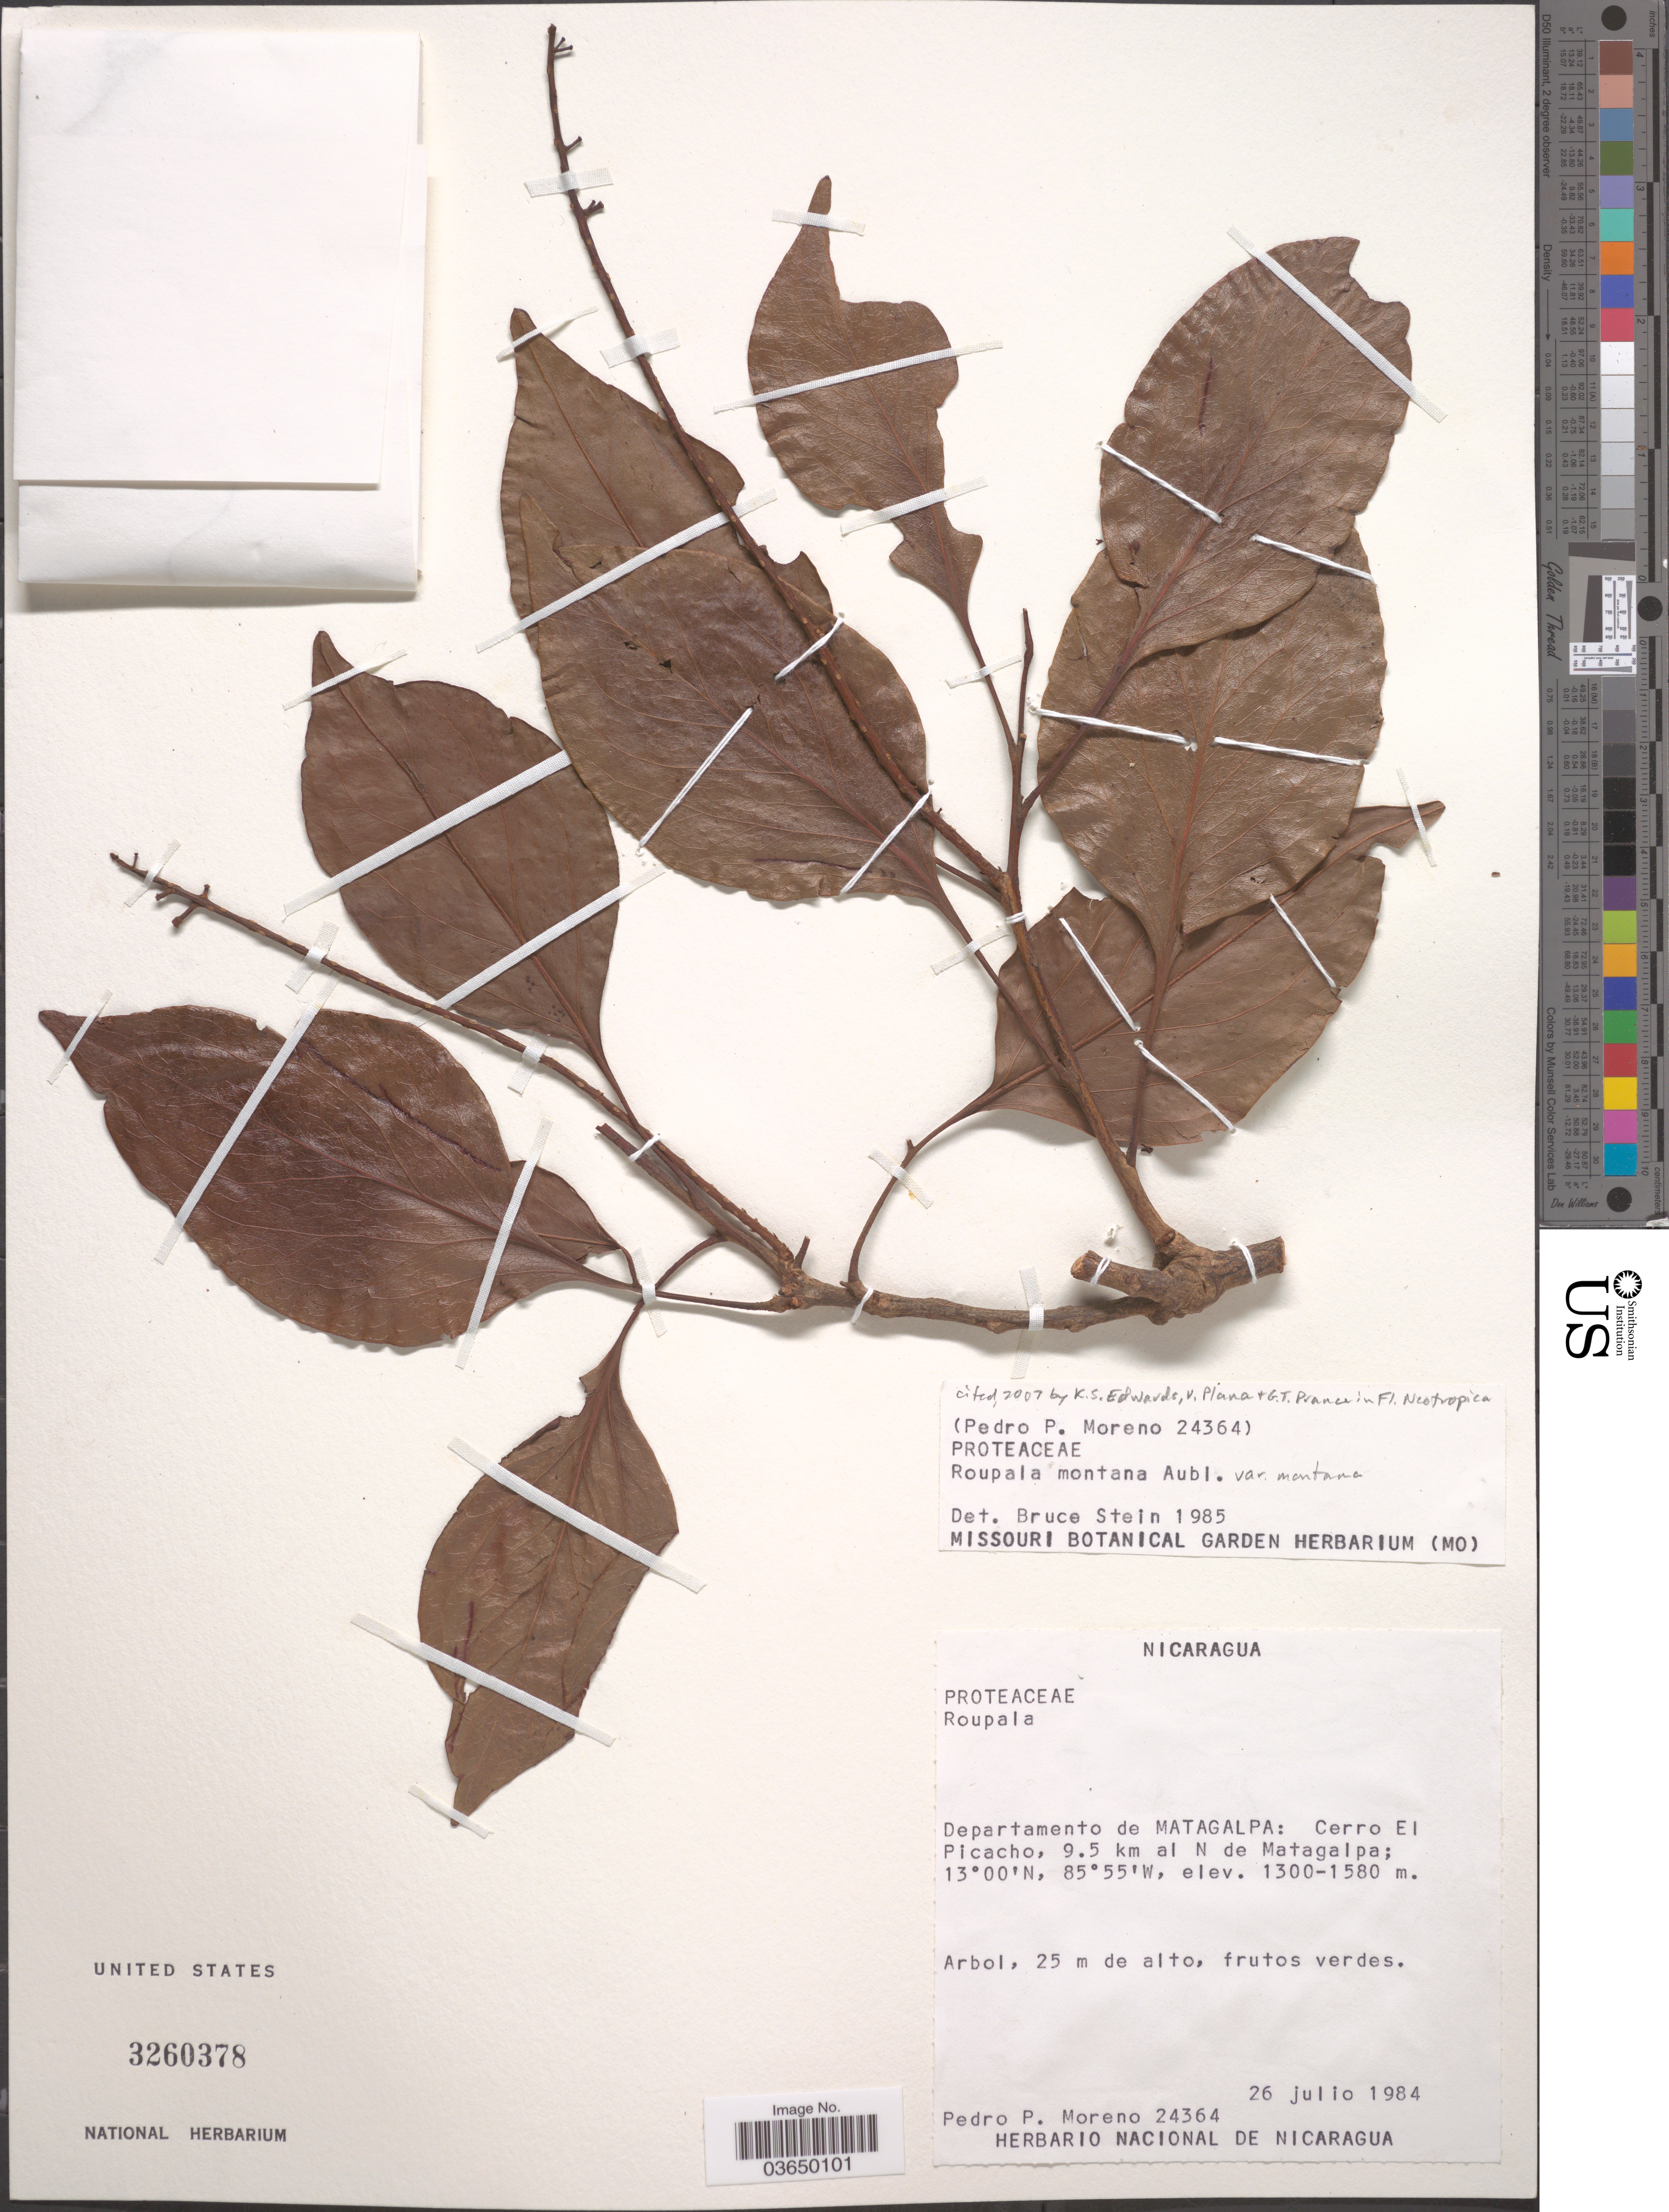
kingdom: Plantae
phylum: Tracheophyta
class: Magnoliopsida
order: Proteales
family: Proteaceae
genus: Roupala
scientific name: Roupala montana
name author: Aubl.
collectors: P. Moreno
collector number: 24364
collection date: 1984-07-26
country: Nicaragua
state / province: Matagalpa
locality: Departamento de Matagalpa: Cerro El Picacho, 9.5 km al N de Matagalpa.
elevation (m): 1300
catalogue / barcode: US 3260378